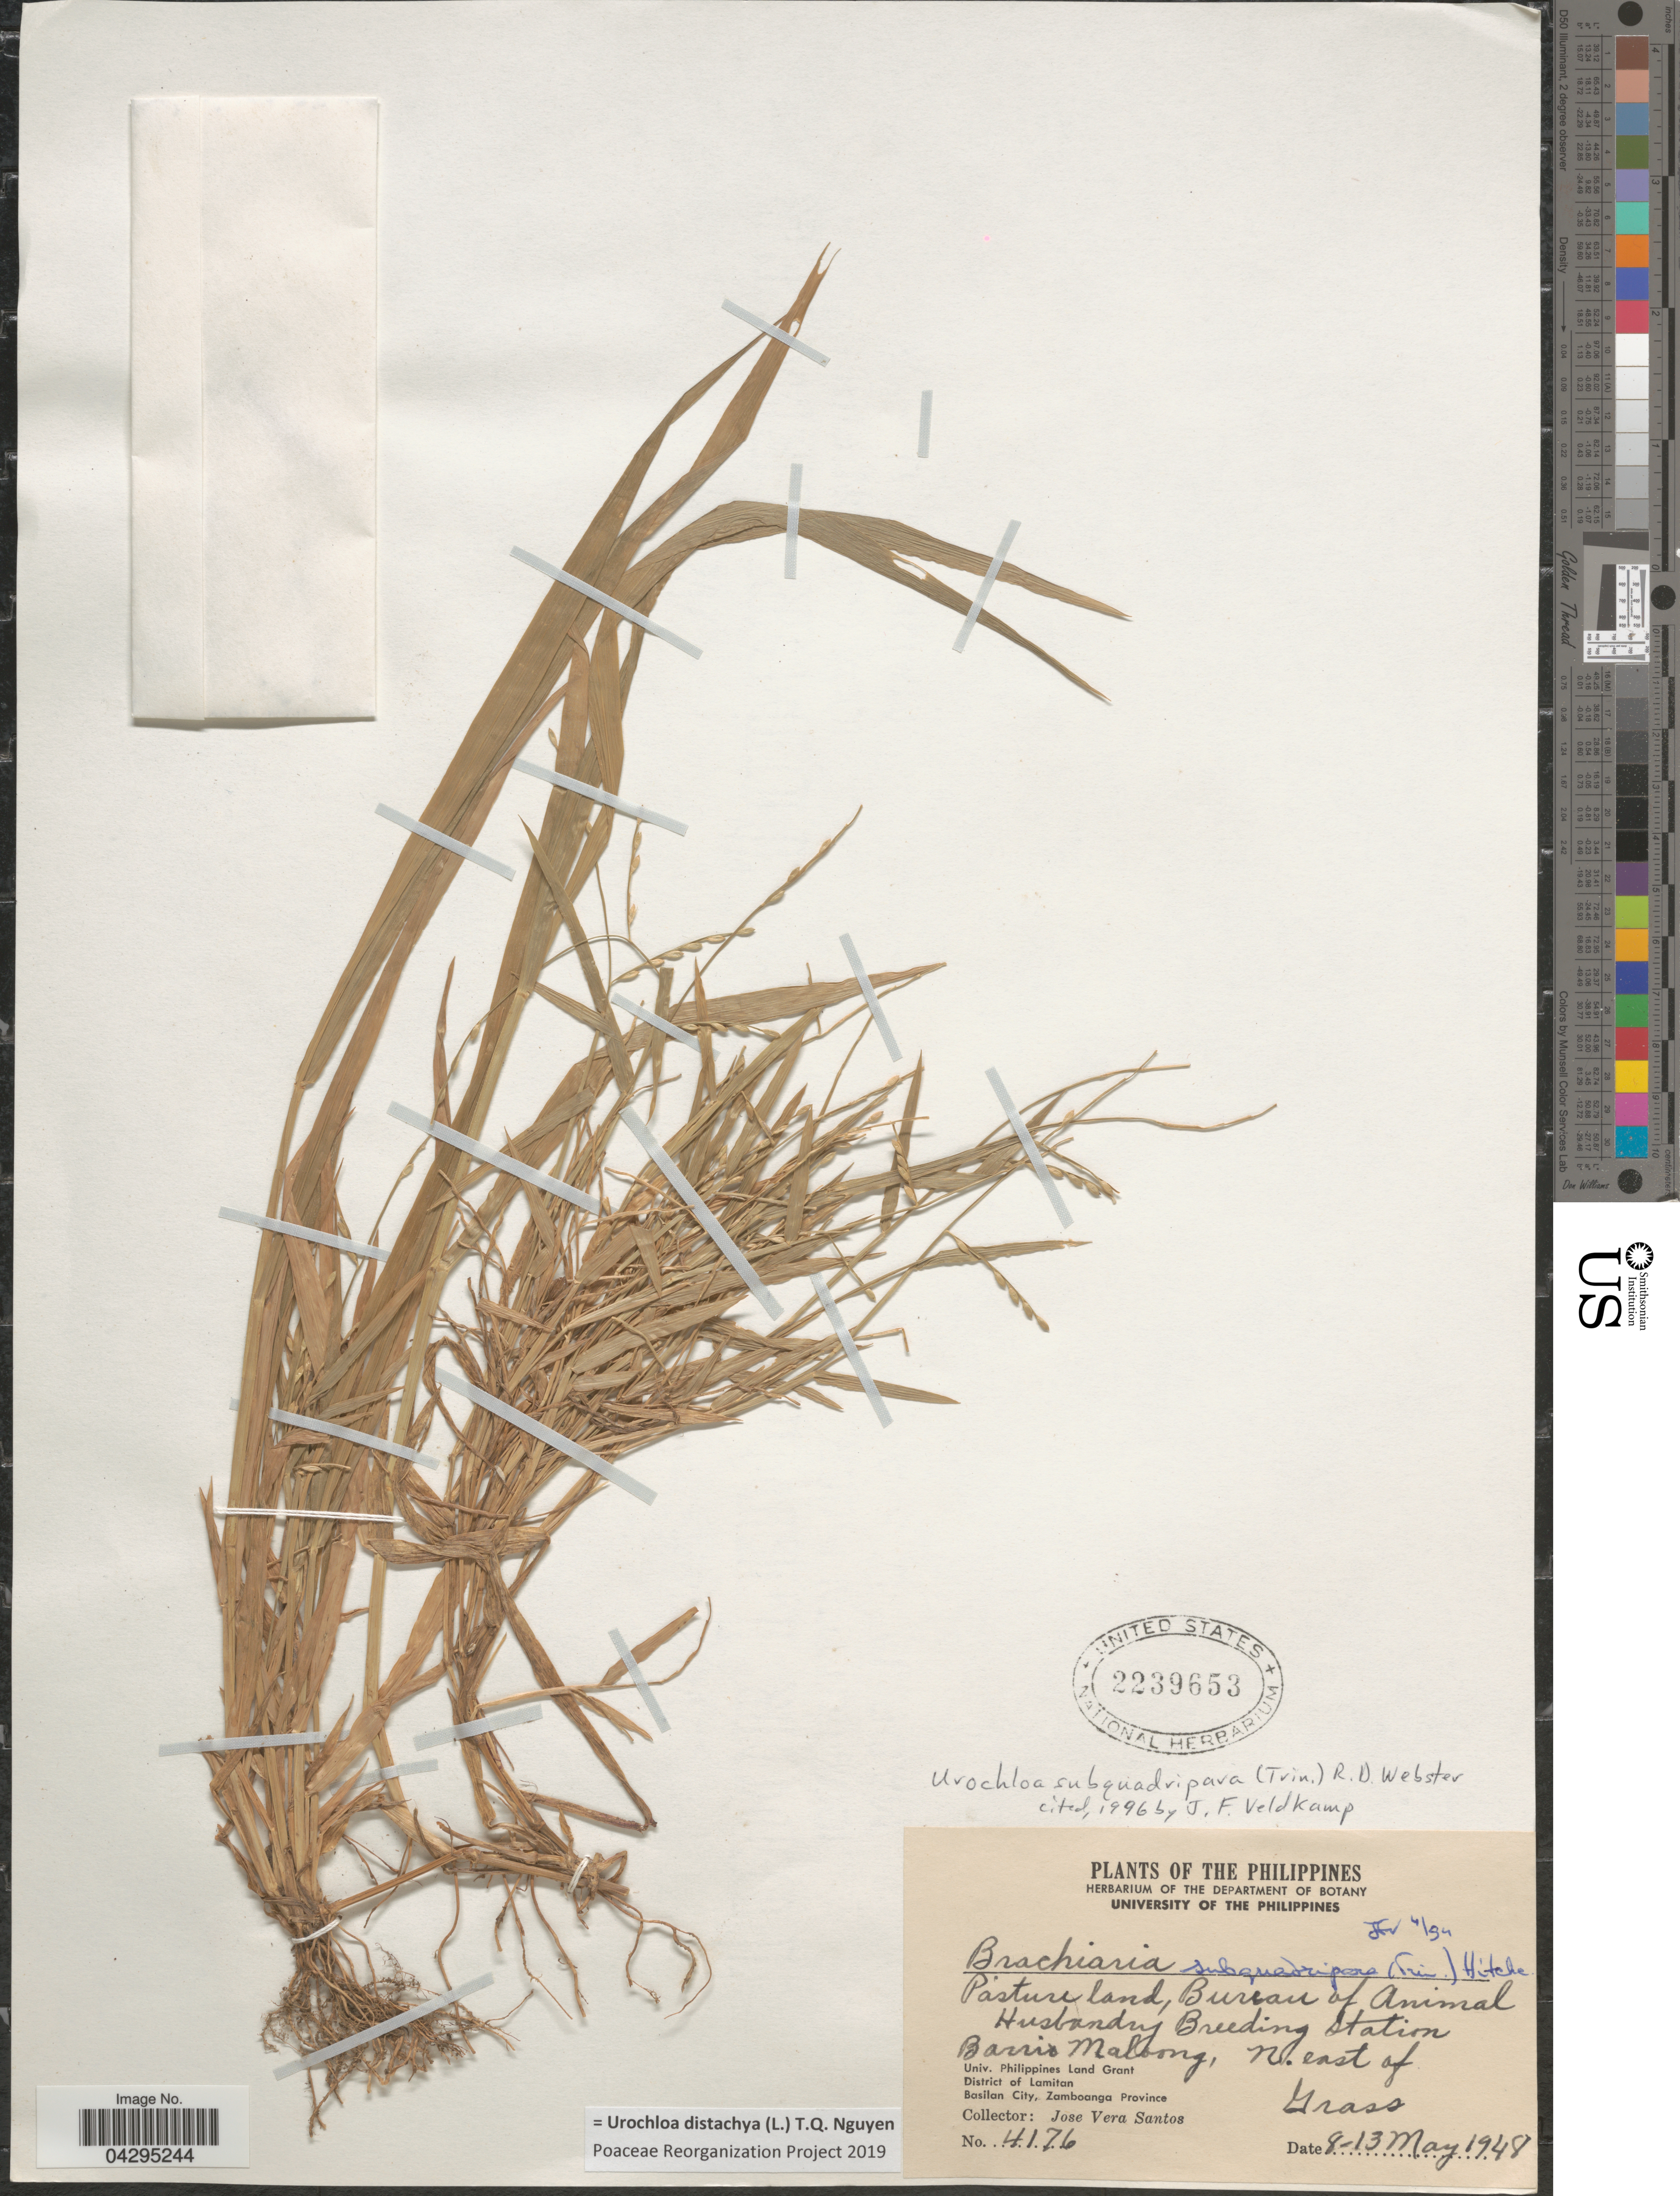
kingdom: Plantae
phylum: Tracheophyta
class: Liliopsida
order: Poales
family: Poaceae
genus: Urochloa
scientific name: Urochloa distachya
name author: (L.) T.Q. Nguyen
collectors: J. Santos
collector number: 4176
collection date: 1948-05-08/1948-05-13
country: Philippines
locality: Pasture land, Bureau of Animal Husbandry Breeding station. Barrio Maloong, N. east of Univ. Philippines Land Grant. District of Lamitan. Basiland City, Zamboanga Province.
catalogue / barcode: US 2239653